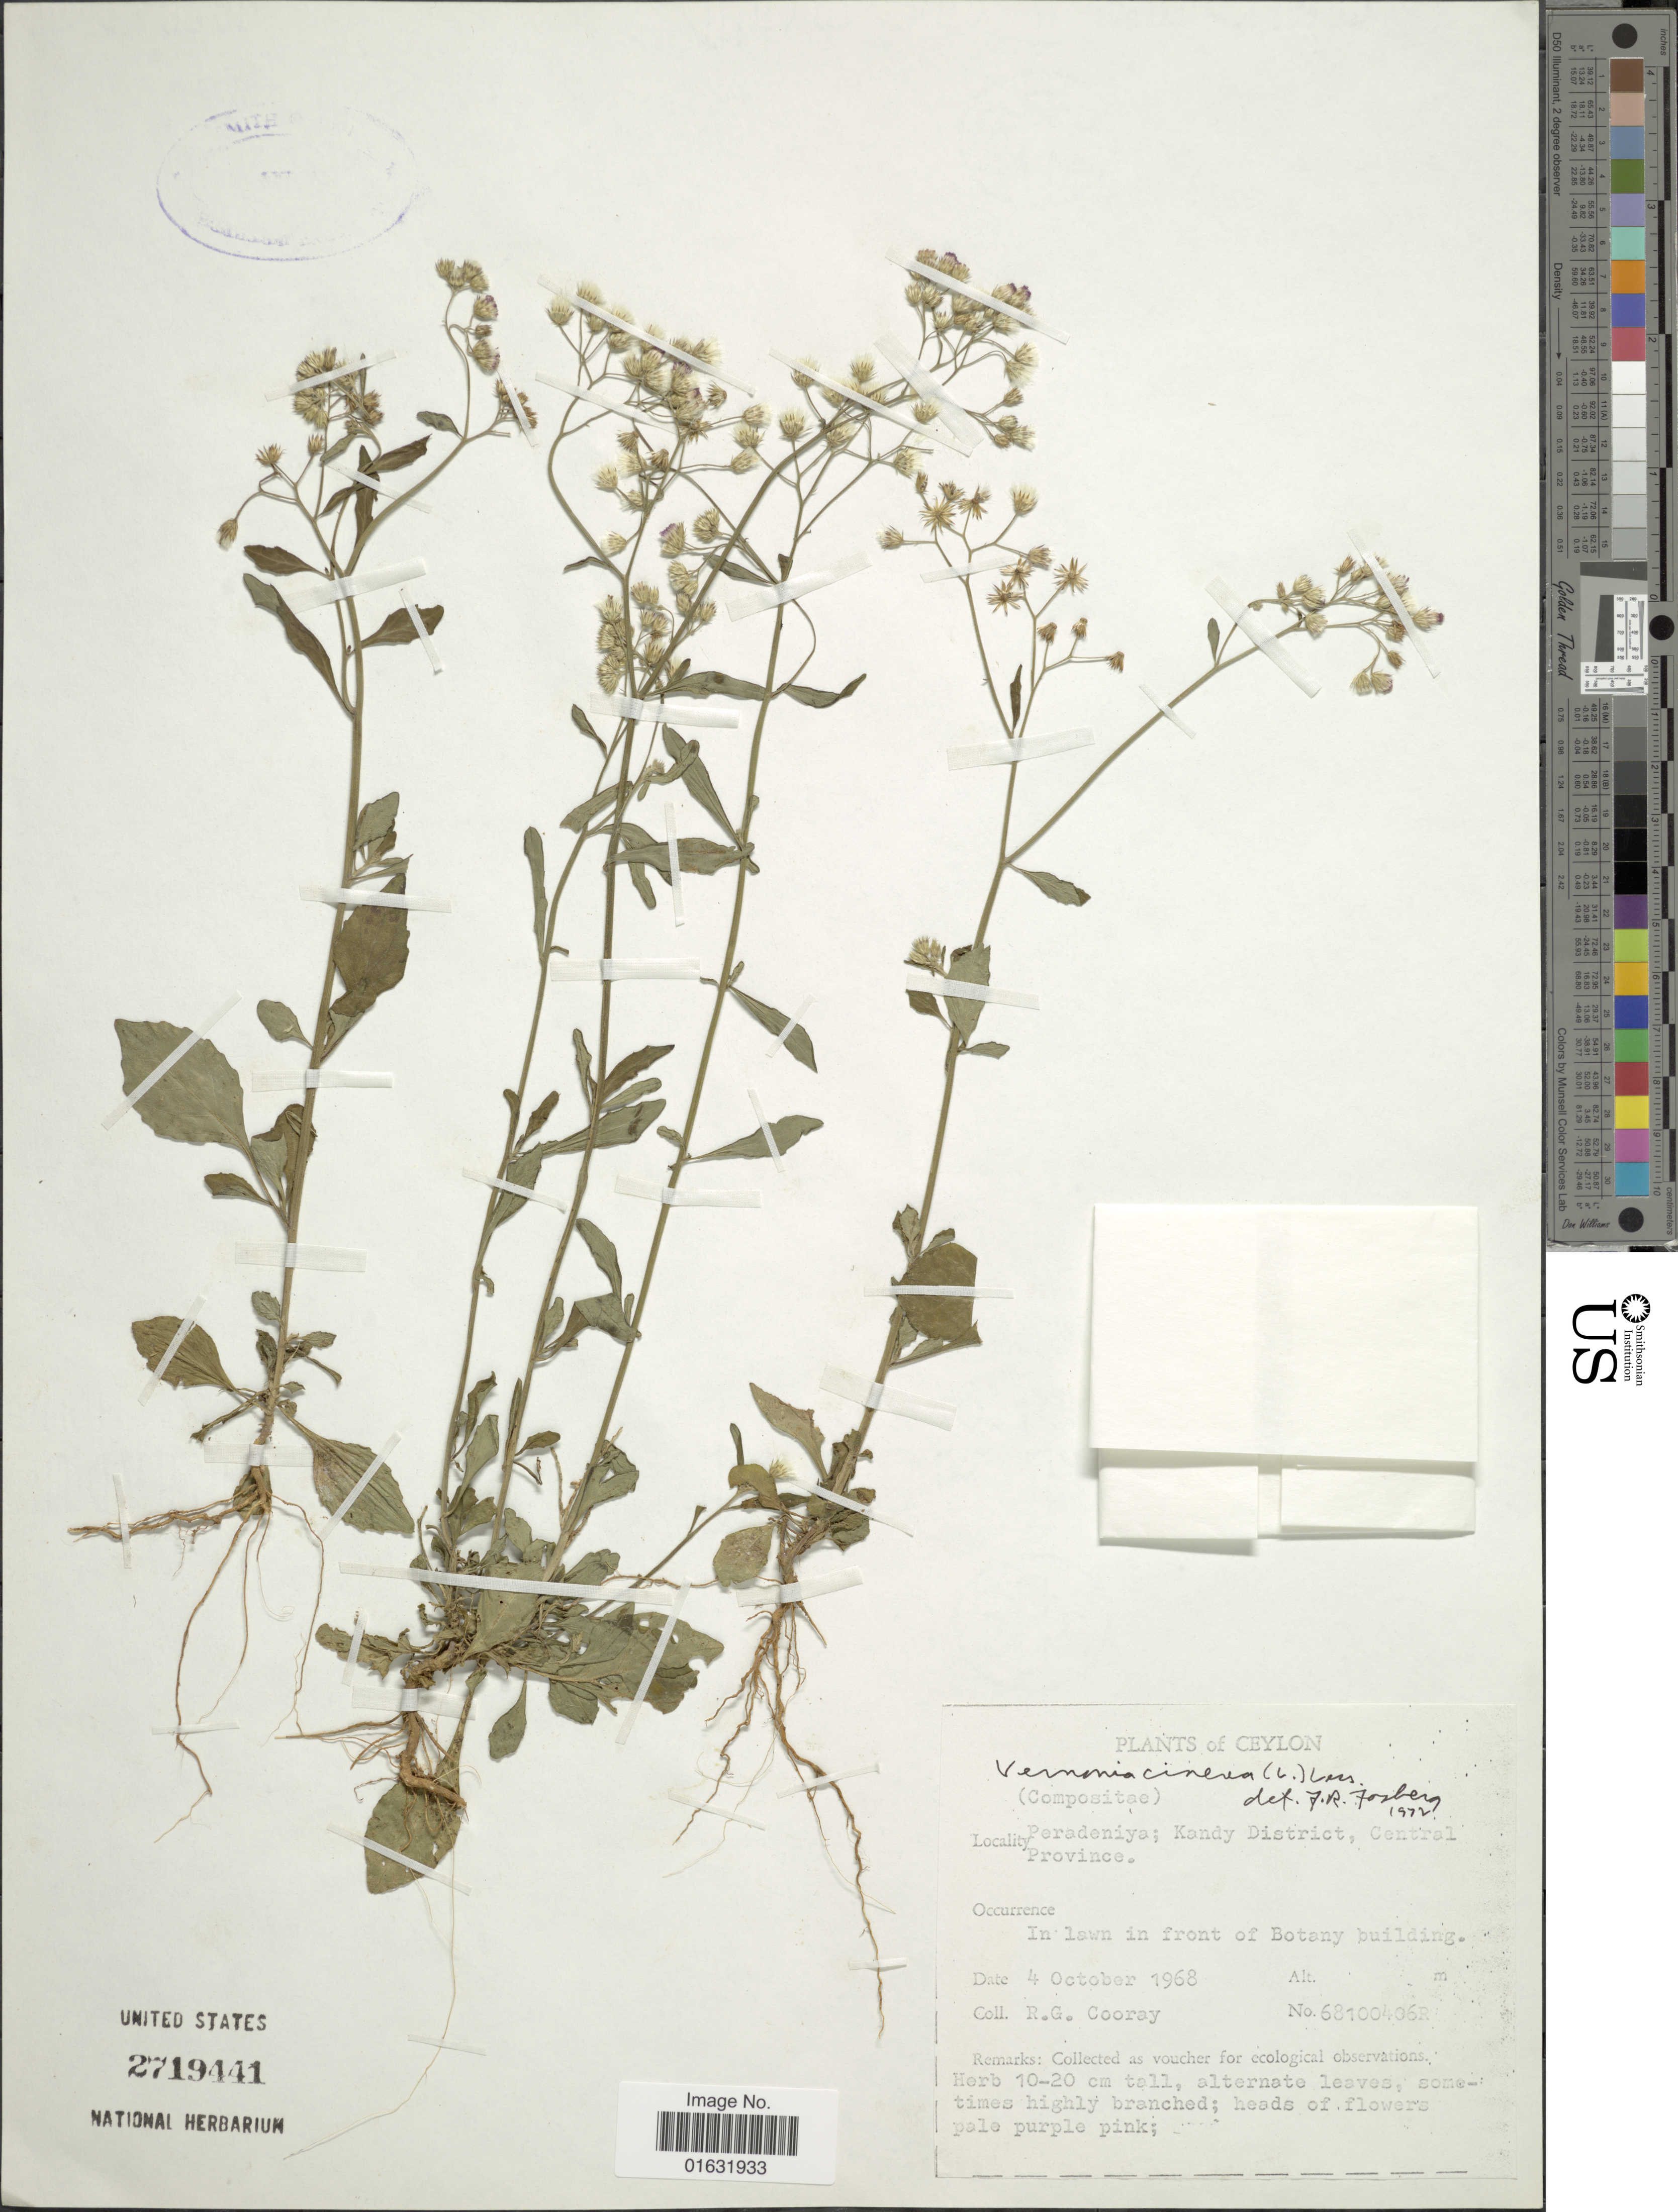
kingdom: Plantae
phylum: Tracheophyta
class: Magnoliopsida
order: Asterales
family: Asteraceae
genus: Cyanthillium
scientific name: Cyanthillium cinereum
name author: (L.) H. Rob.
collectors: R. Cooray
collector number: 6810406R*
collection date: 1986-10-04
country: Sri Lanka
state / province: Central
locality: Ceylon, Kandy District, Peradeniya [interpreted]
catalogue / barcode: US 2719441